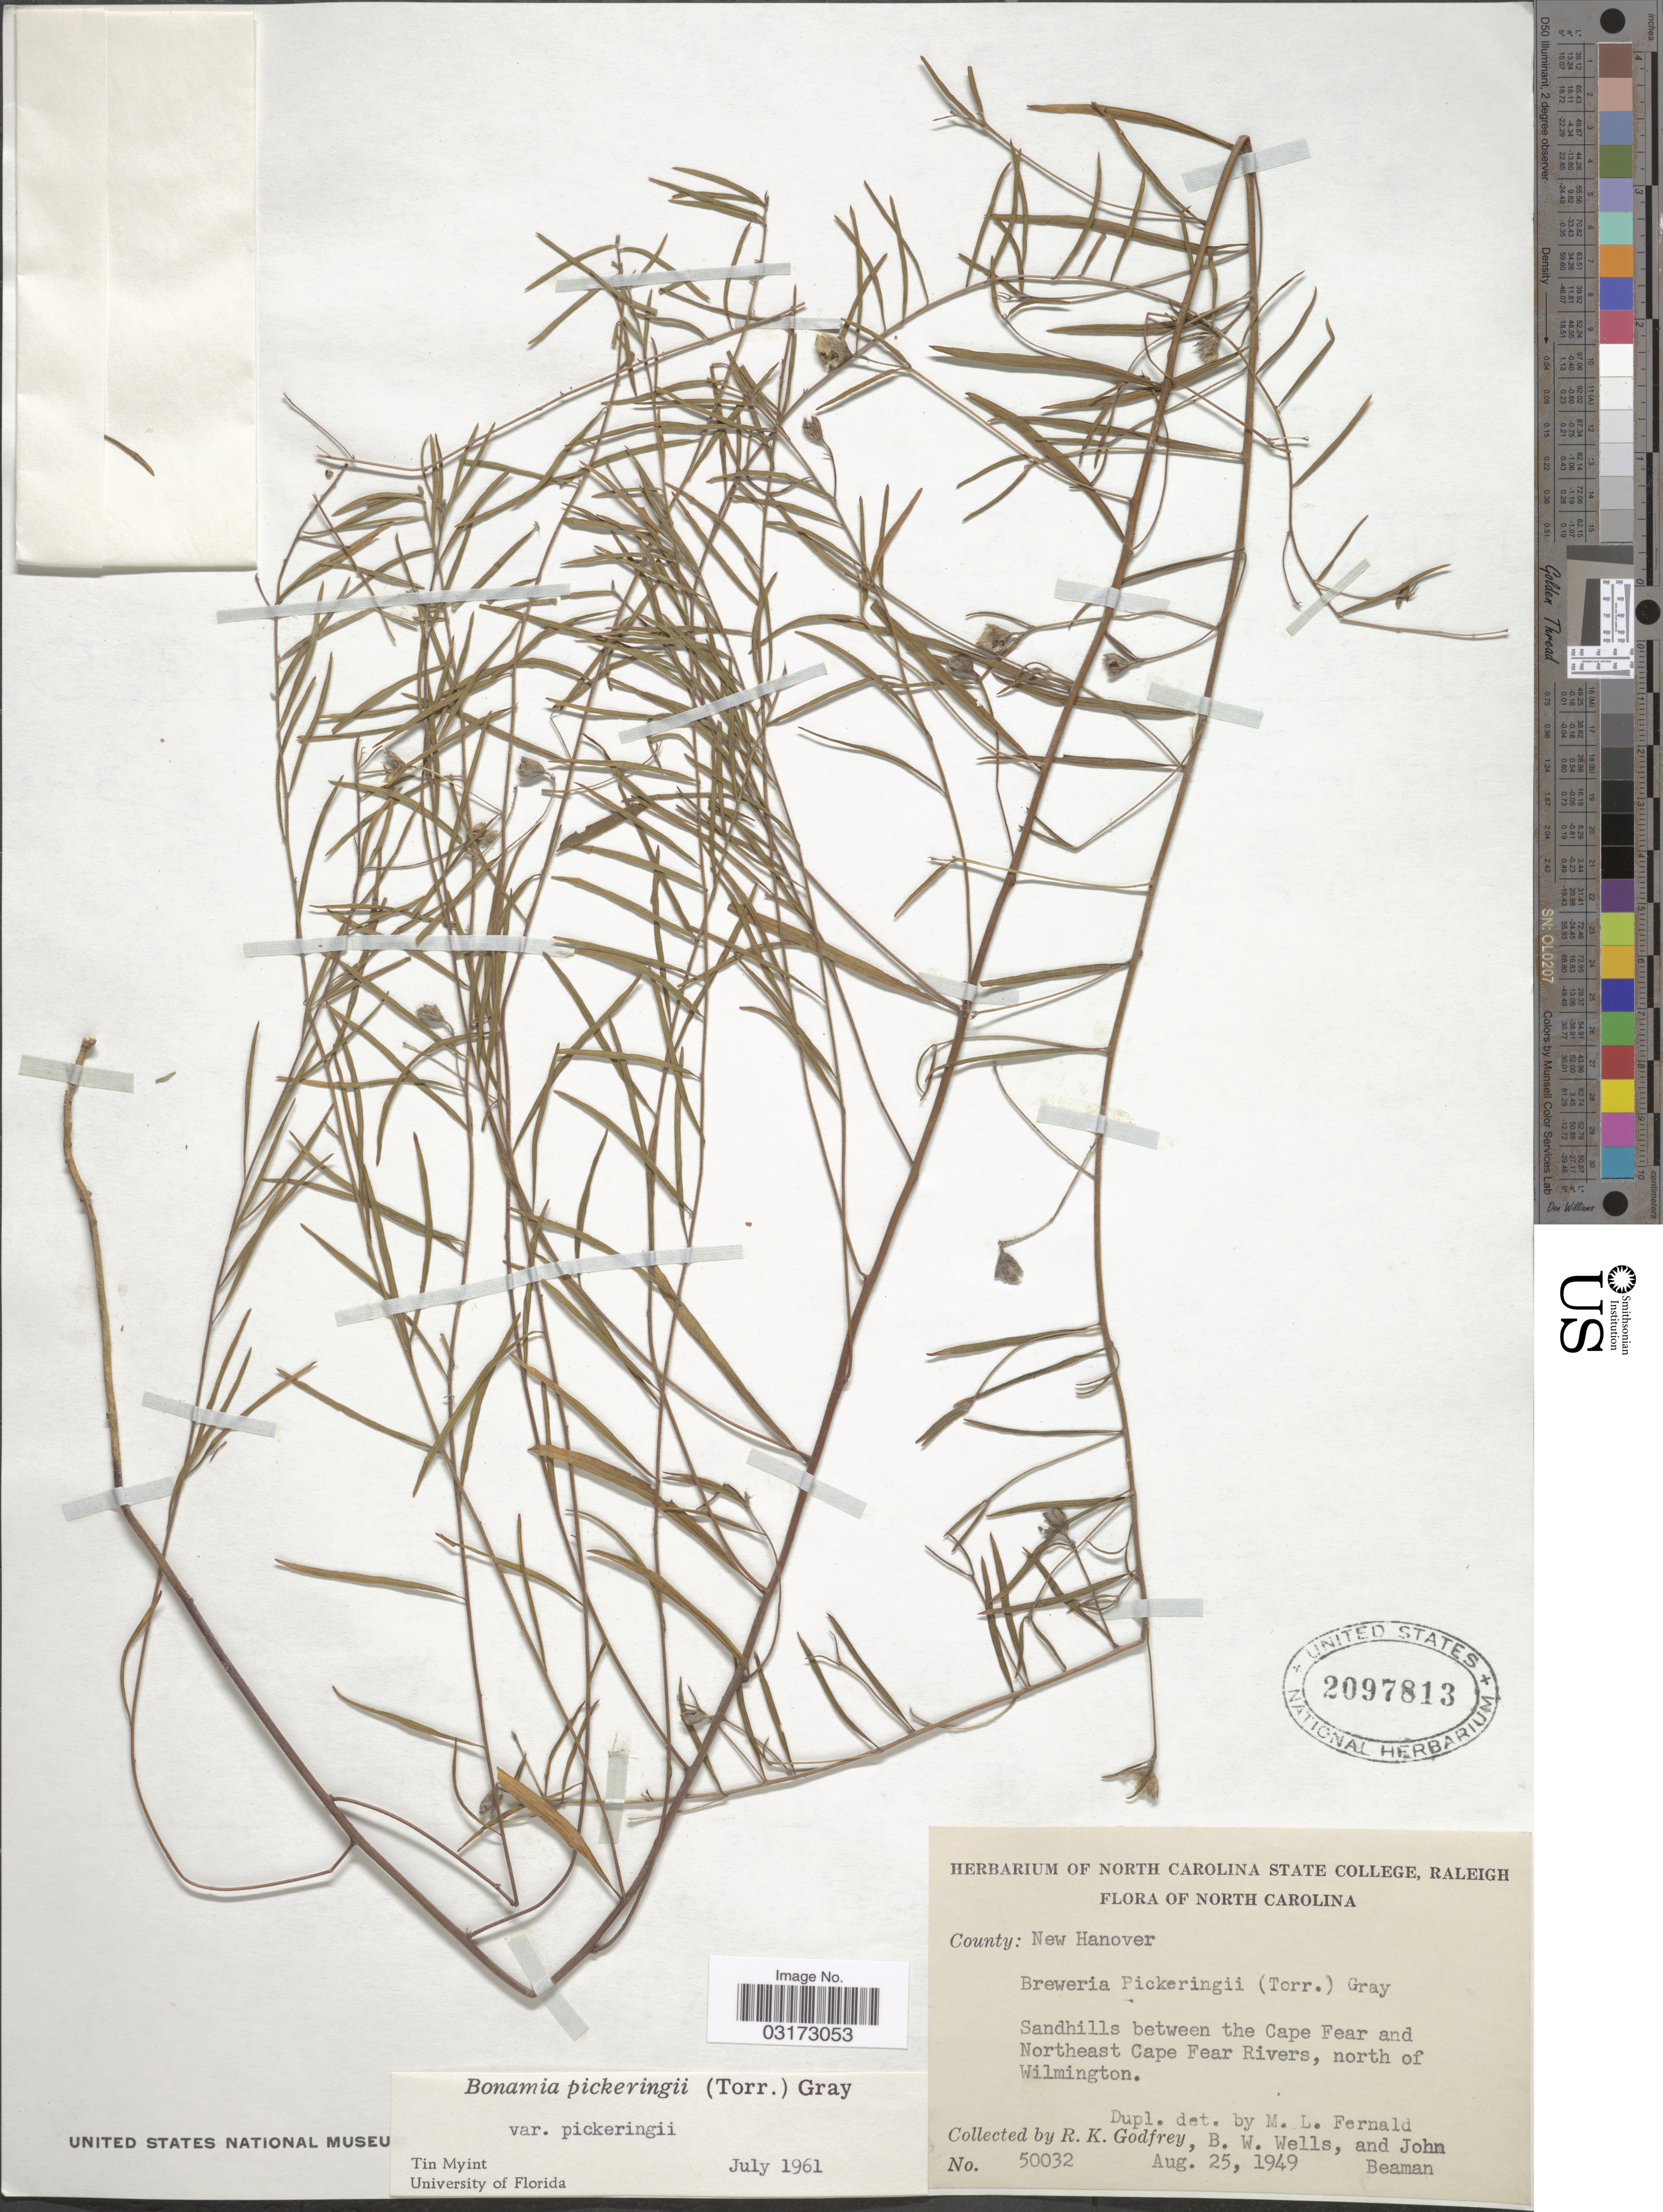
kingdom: Plantae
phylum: Tracheophyta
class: Magnoliopsida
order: Solanales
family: Convolvulaceae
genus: Stylisma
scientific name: Stylisma pickeringii var. pickeringii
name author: (Torr. ex M.A. Curtis) A. Gray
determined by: Strong, Mark T., (BOT), Smithsonian Institution - National Museum of Natural History (UNITED STATES)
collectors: R. K. Godfrey, B. Wells & J. H. Beaman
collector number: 50032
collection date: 1949-08-25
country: United States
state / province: North Carolina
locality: County: New Hanover. Sandhills between the Cape Fear and Northeast Cape Fear Rivers, north of Wilmington.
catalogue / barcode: US 2097813